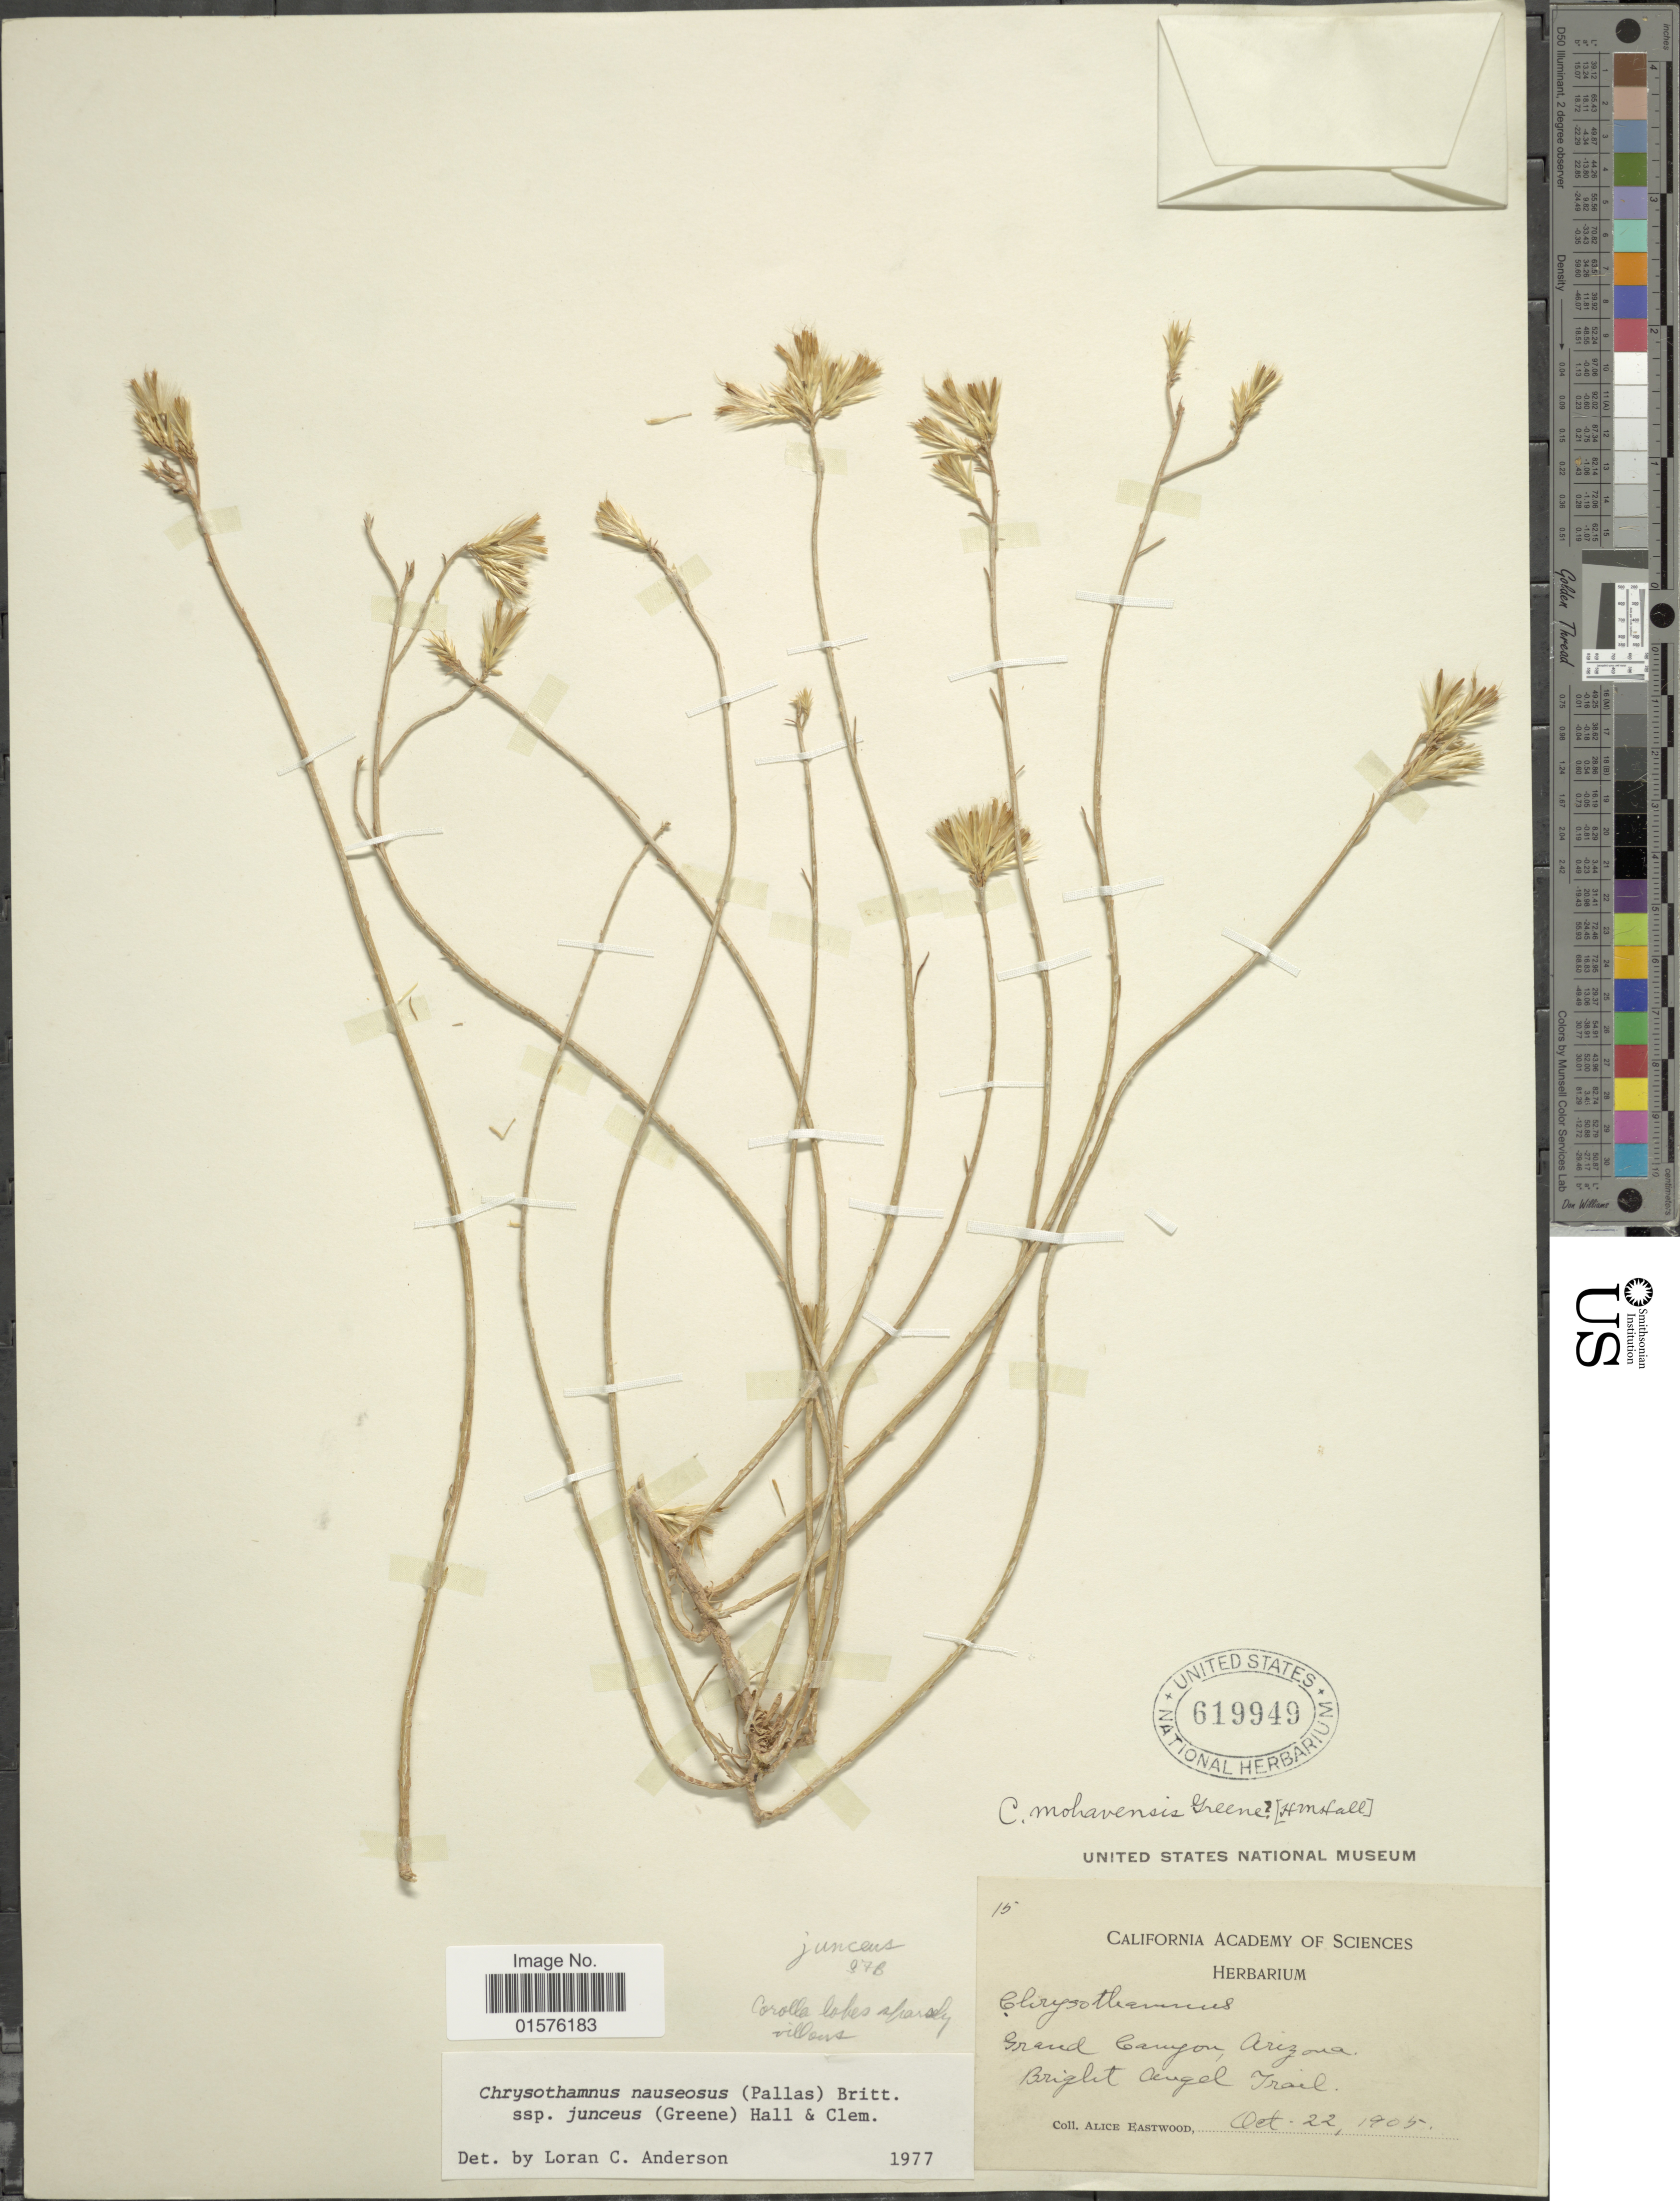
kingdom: Plantae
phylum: Tracheophyta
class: Magnoliopsida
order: Asterales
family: Asteraceae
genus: Ericameria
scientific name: Ericameria nauseosa var. juncea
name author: (S.W. Greene) G.L. Nesom & G.I. Baird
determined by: Urbatsch, Lowell E., Curator (LSU), Louisiana State University (UNITED STATES)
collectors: A. Eastwood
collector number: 15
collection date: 1905-10-22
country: United States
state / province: Arizona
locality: Grand Canyon, Bright Angel Trail.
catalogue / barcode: US 619949